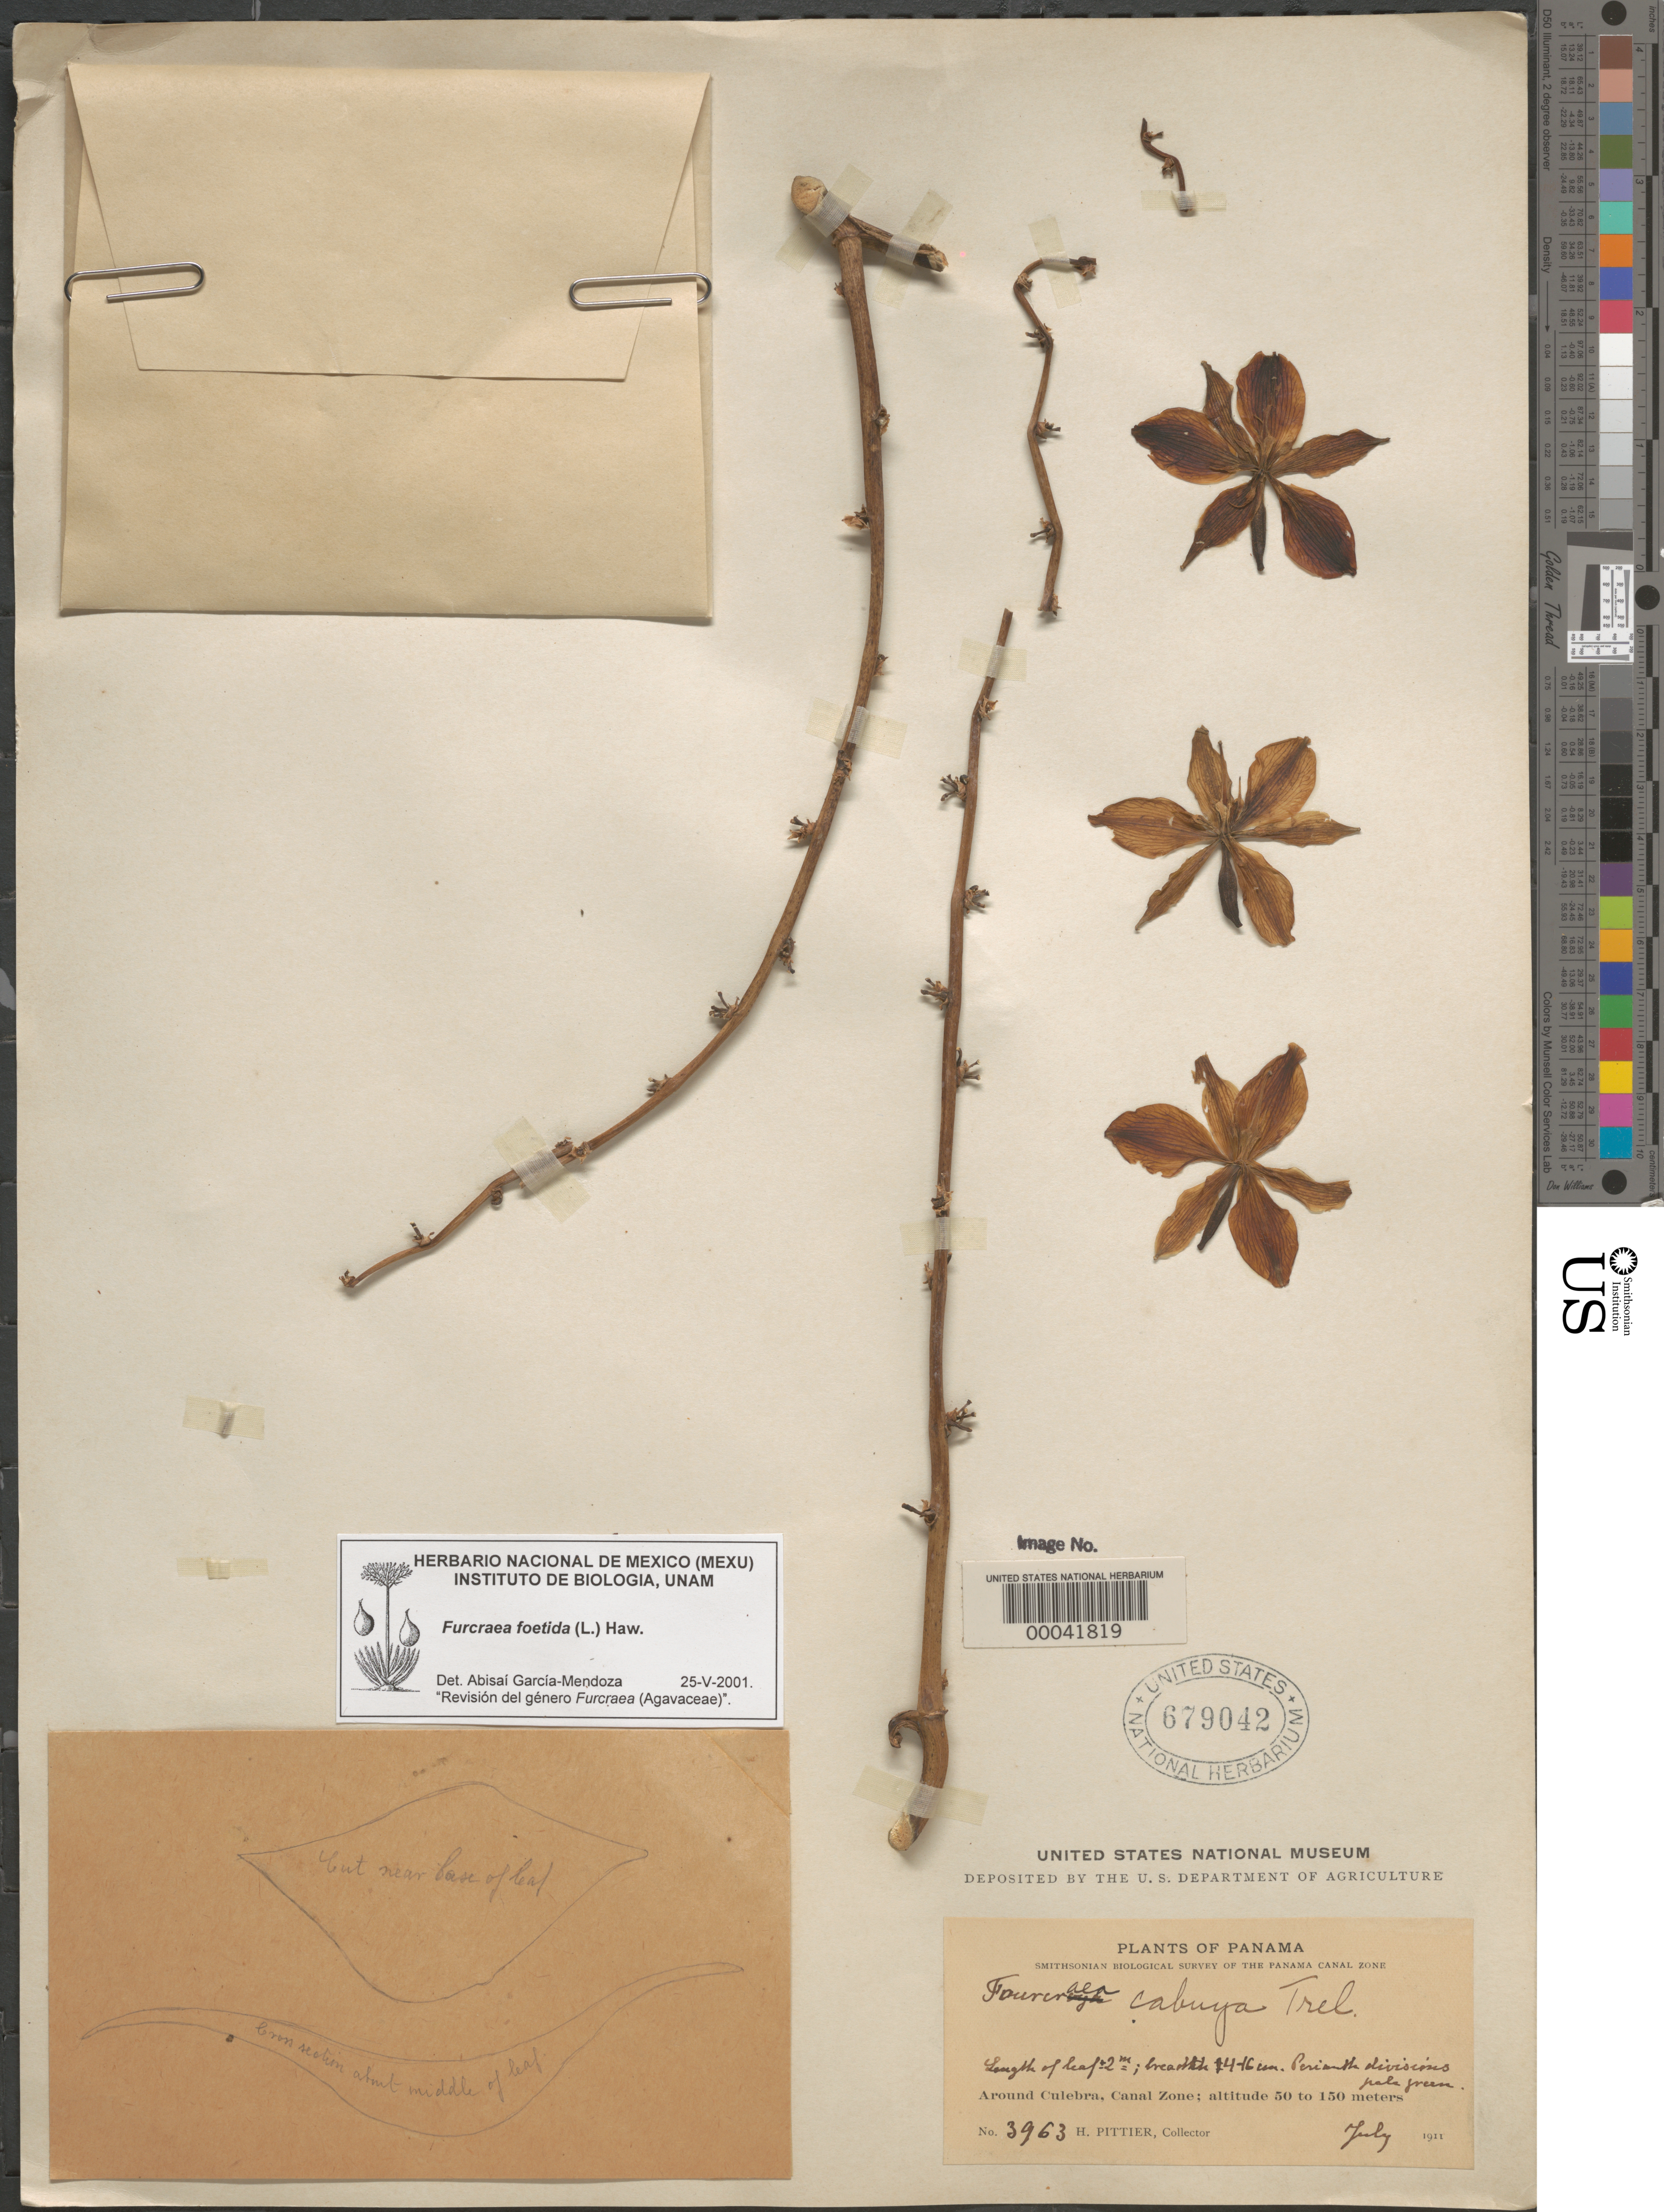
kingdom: Plantae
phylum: Tracheophyta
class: Liliopsida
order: Asparagales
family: Asparagaceae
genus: Furcraea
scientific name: Furcraea foetida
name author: (L.) Haw.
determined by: García-Mendoza, A.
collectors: H. F. Pittier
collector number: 3963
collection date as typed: Jul 1911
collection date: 1911-07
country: Panama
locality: Around Culebra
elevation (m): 50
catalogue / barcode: US 679042